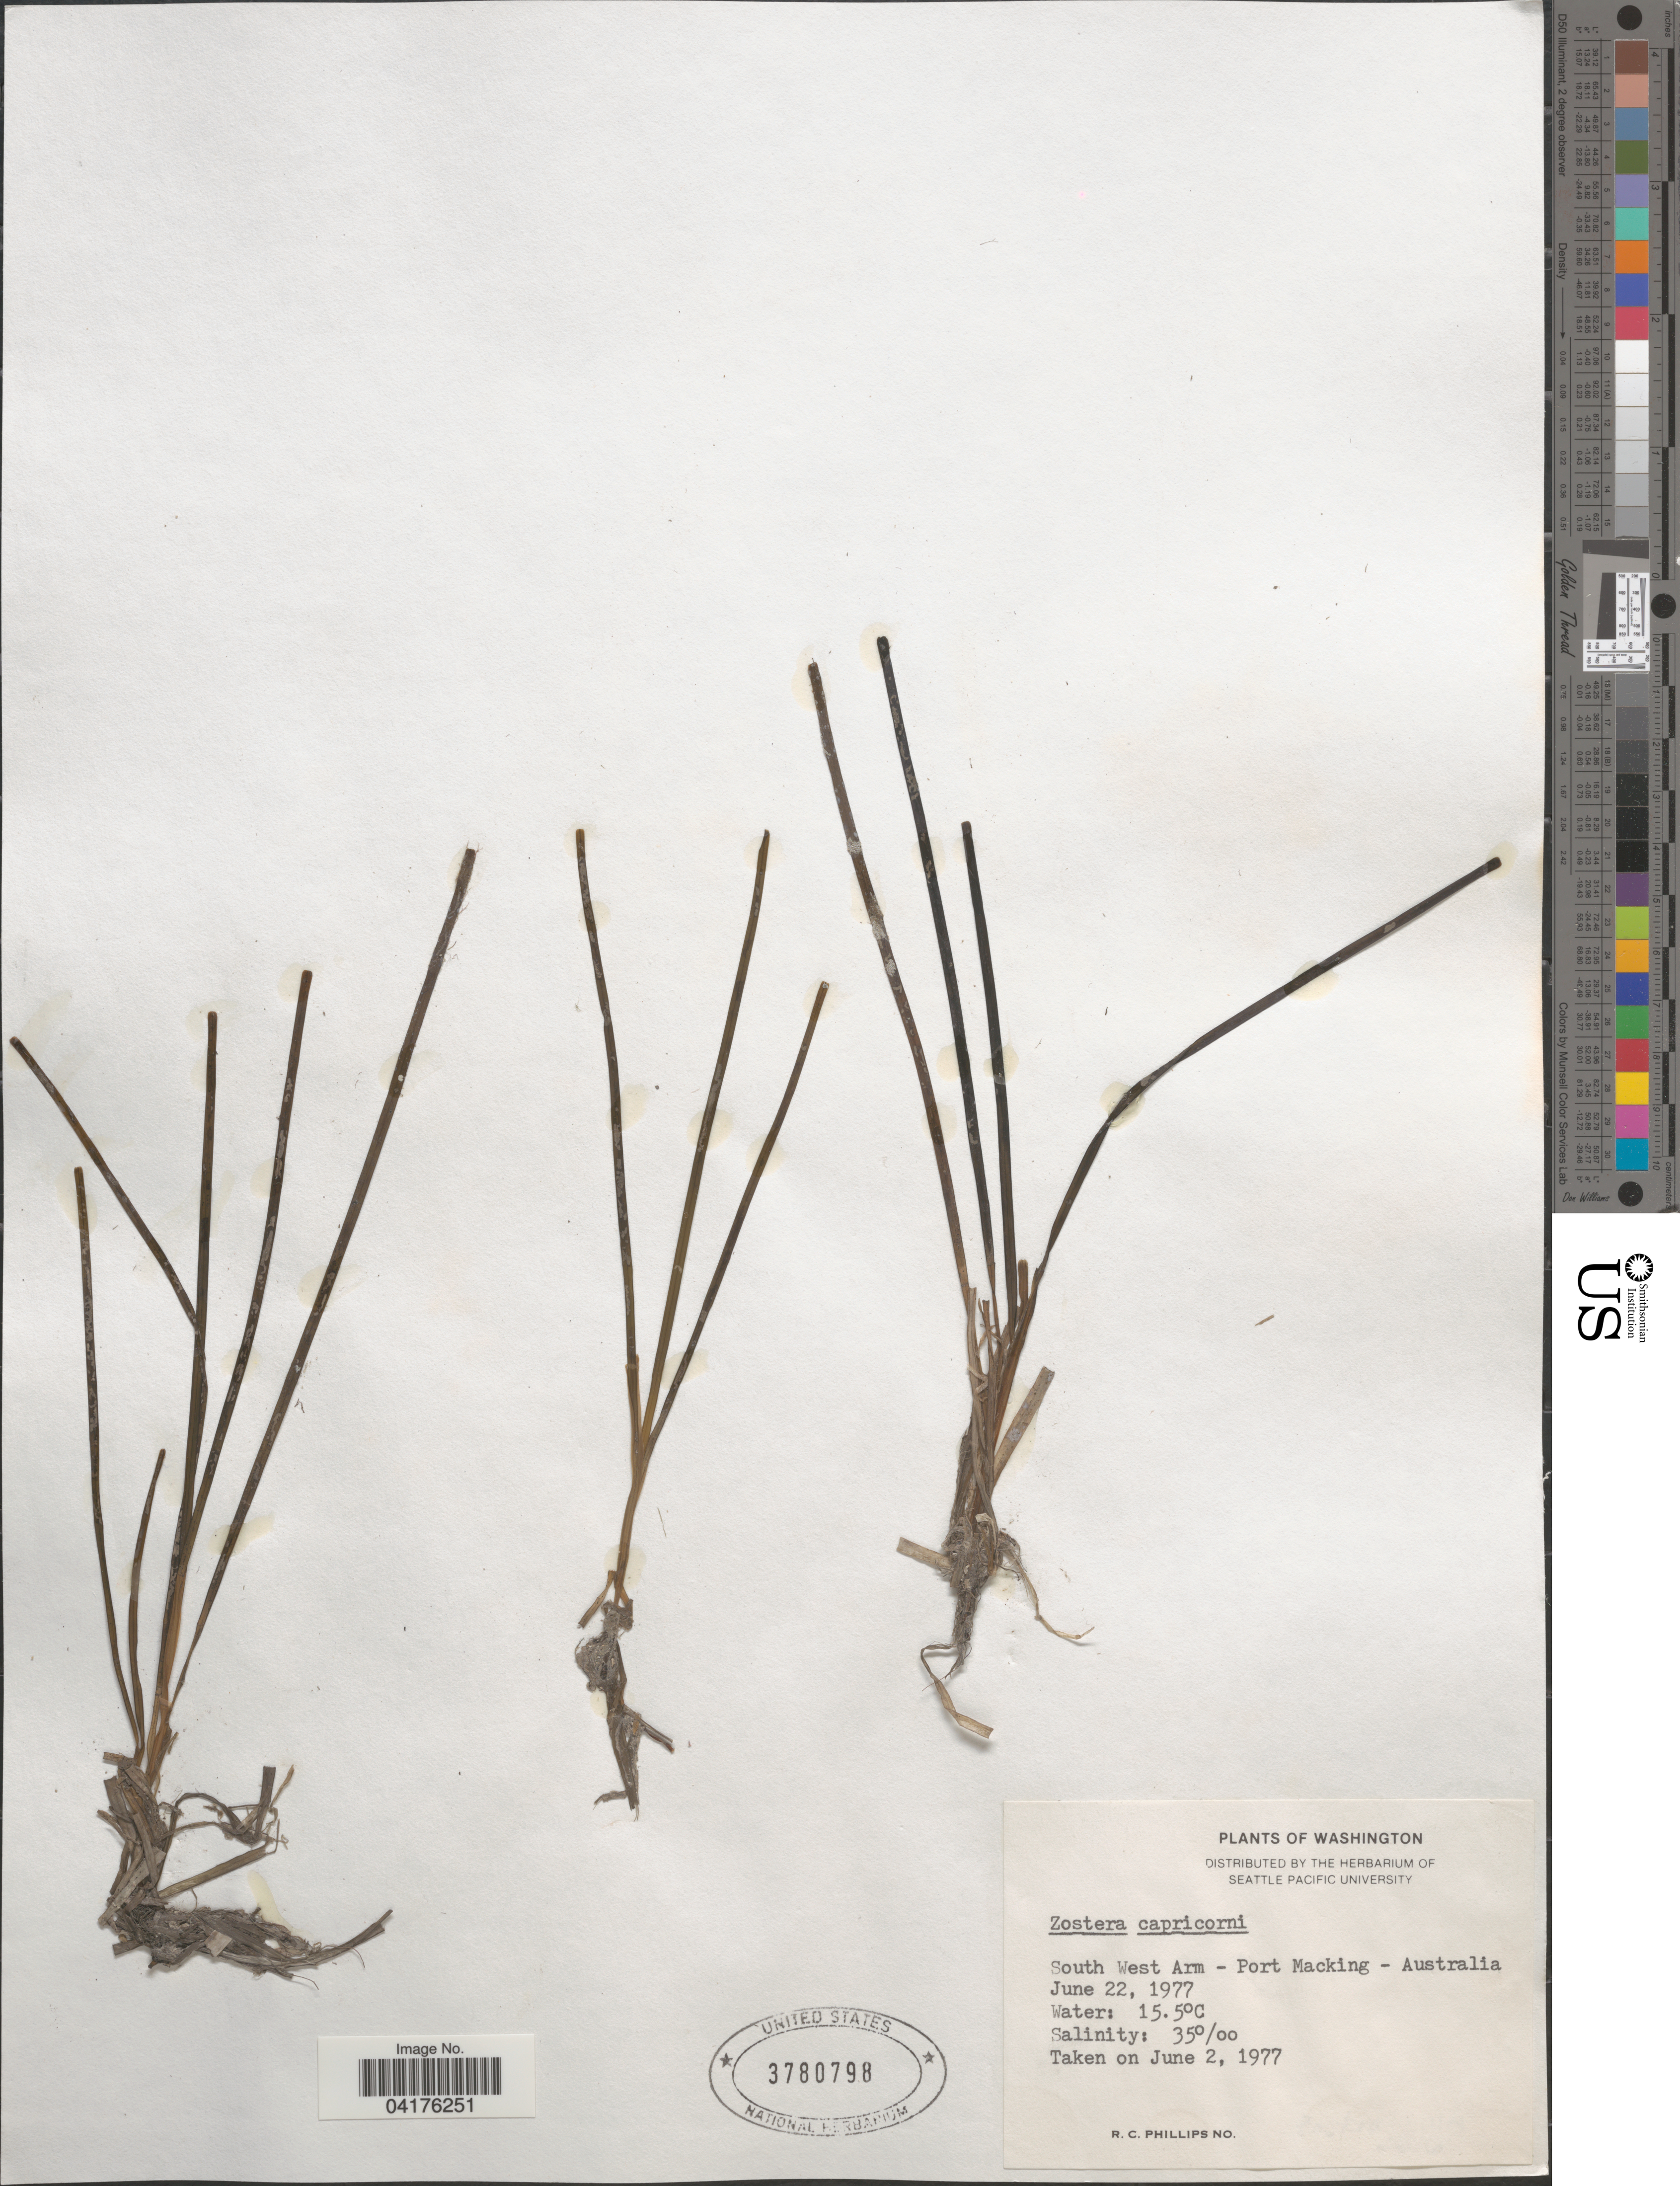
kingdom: Plantae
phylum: Tracheophyta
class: Liliopsida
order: Alismatales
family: Zosteraceae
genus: Zostera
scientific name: Zostera capricorni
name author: Asch.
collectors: R. C. Phillips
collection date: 1977-06-02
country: Australia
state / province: New South Wales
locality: South West Arm - Port Macking [= Port Hacking].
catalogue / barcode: US 3780798